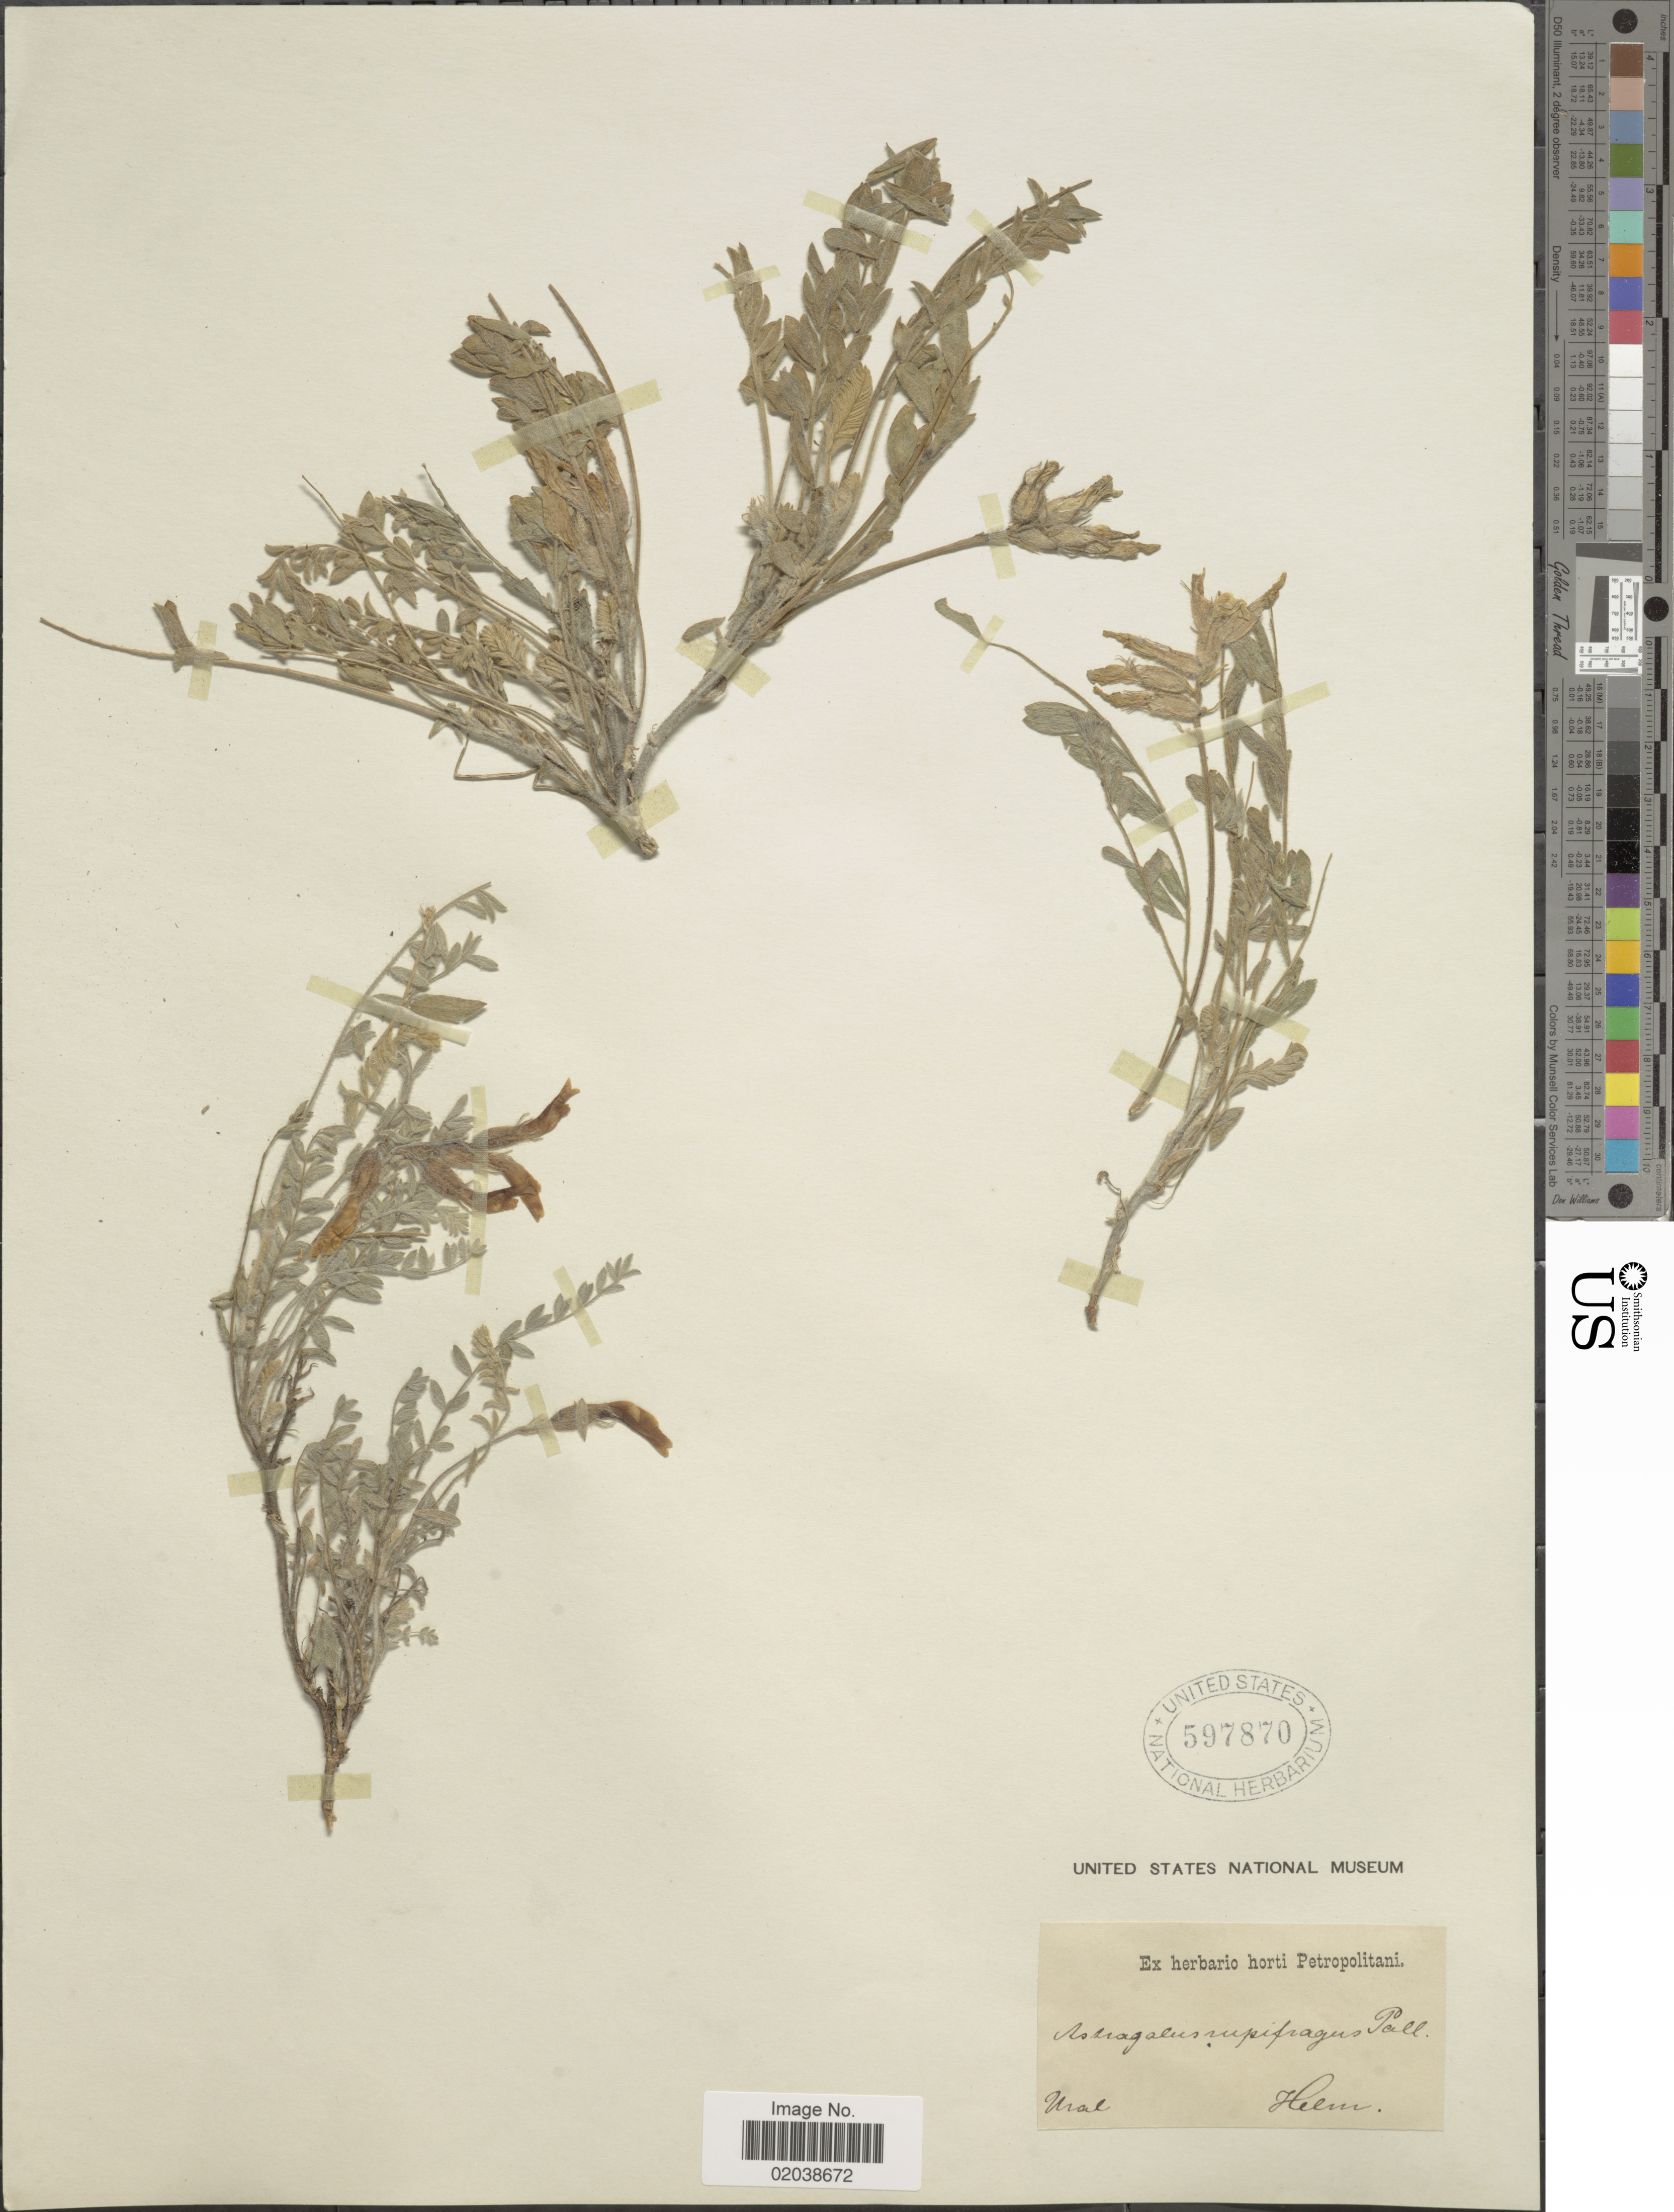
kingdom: Plantae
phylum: Tracheophyta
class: Magnoliopsida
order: Fabales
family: Fabaceae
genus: Astragalus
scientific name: Astragalus rupifragus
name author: Pall.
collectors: Helm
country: Russian Federation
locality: Ural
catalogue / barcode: US 597870